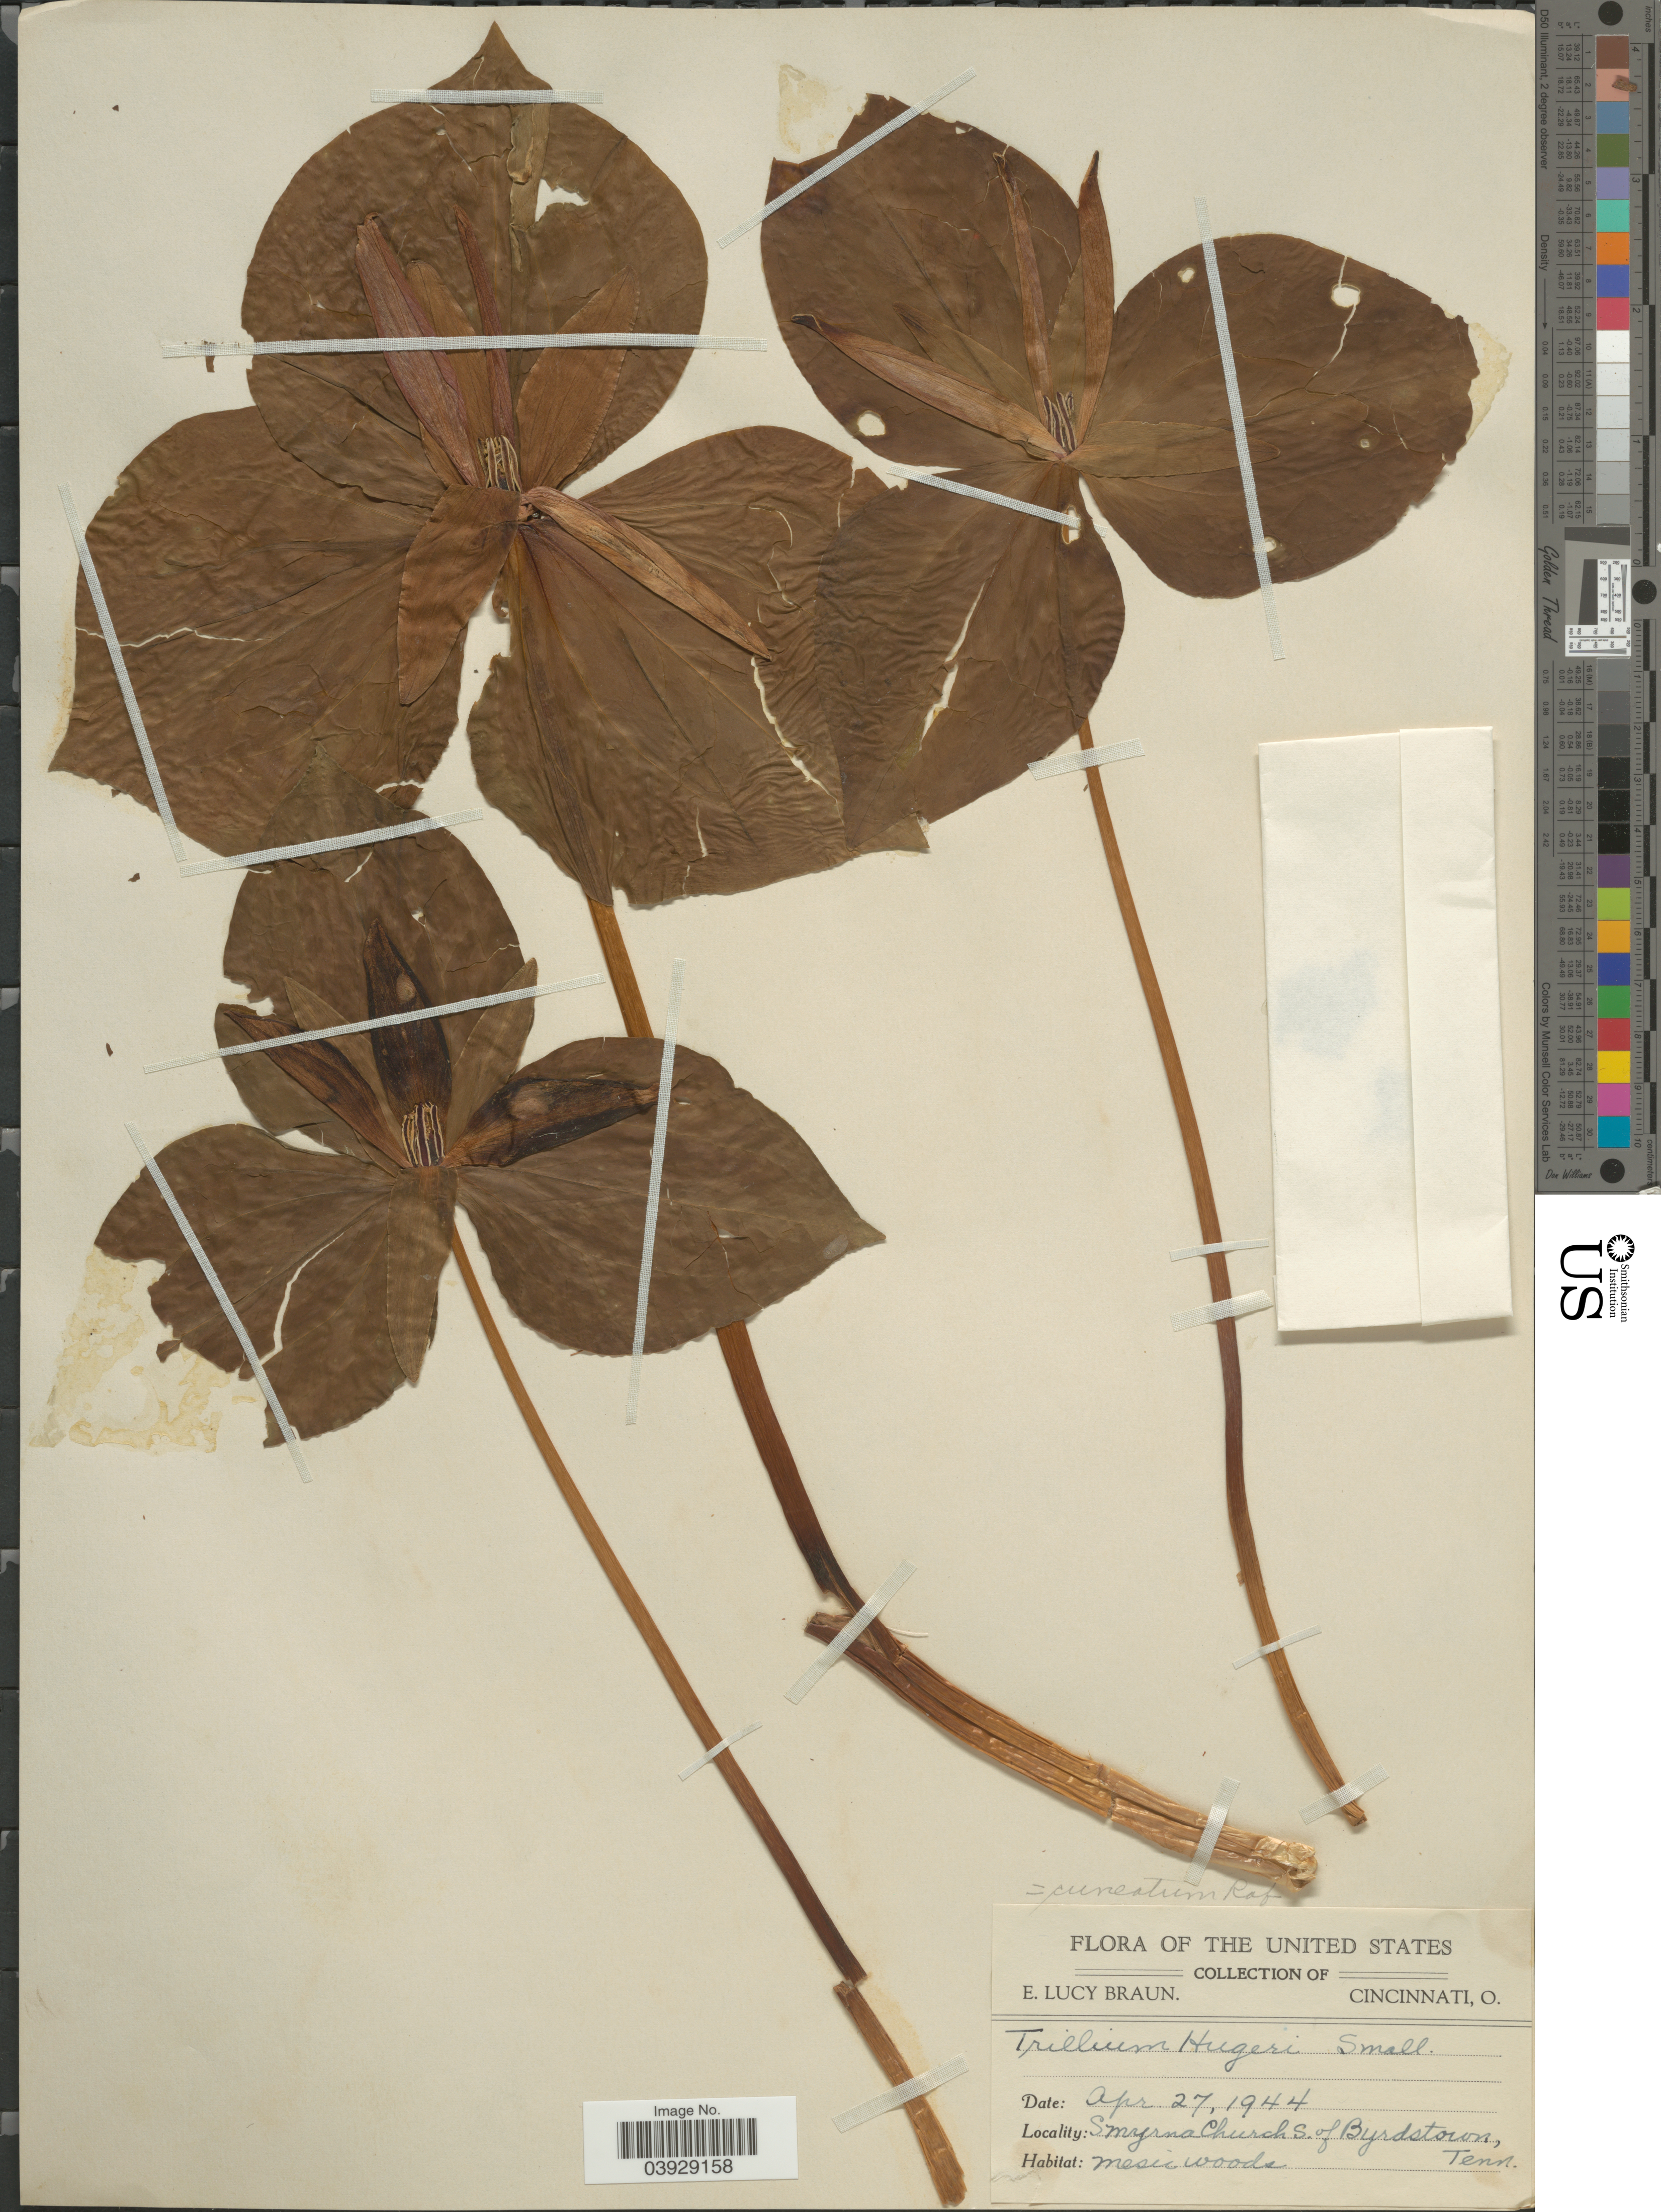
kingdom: Plantae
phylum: Tracheophyta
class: Liliopsida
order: Liliales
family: Melanthiaceae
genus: Trillium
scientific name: Trillium cuneatum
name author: Raf.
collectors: E. L. Braun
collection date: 1944-04-27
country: United States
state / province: Tennessee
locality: Smyrna Church S. of Byrdstown.